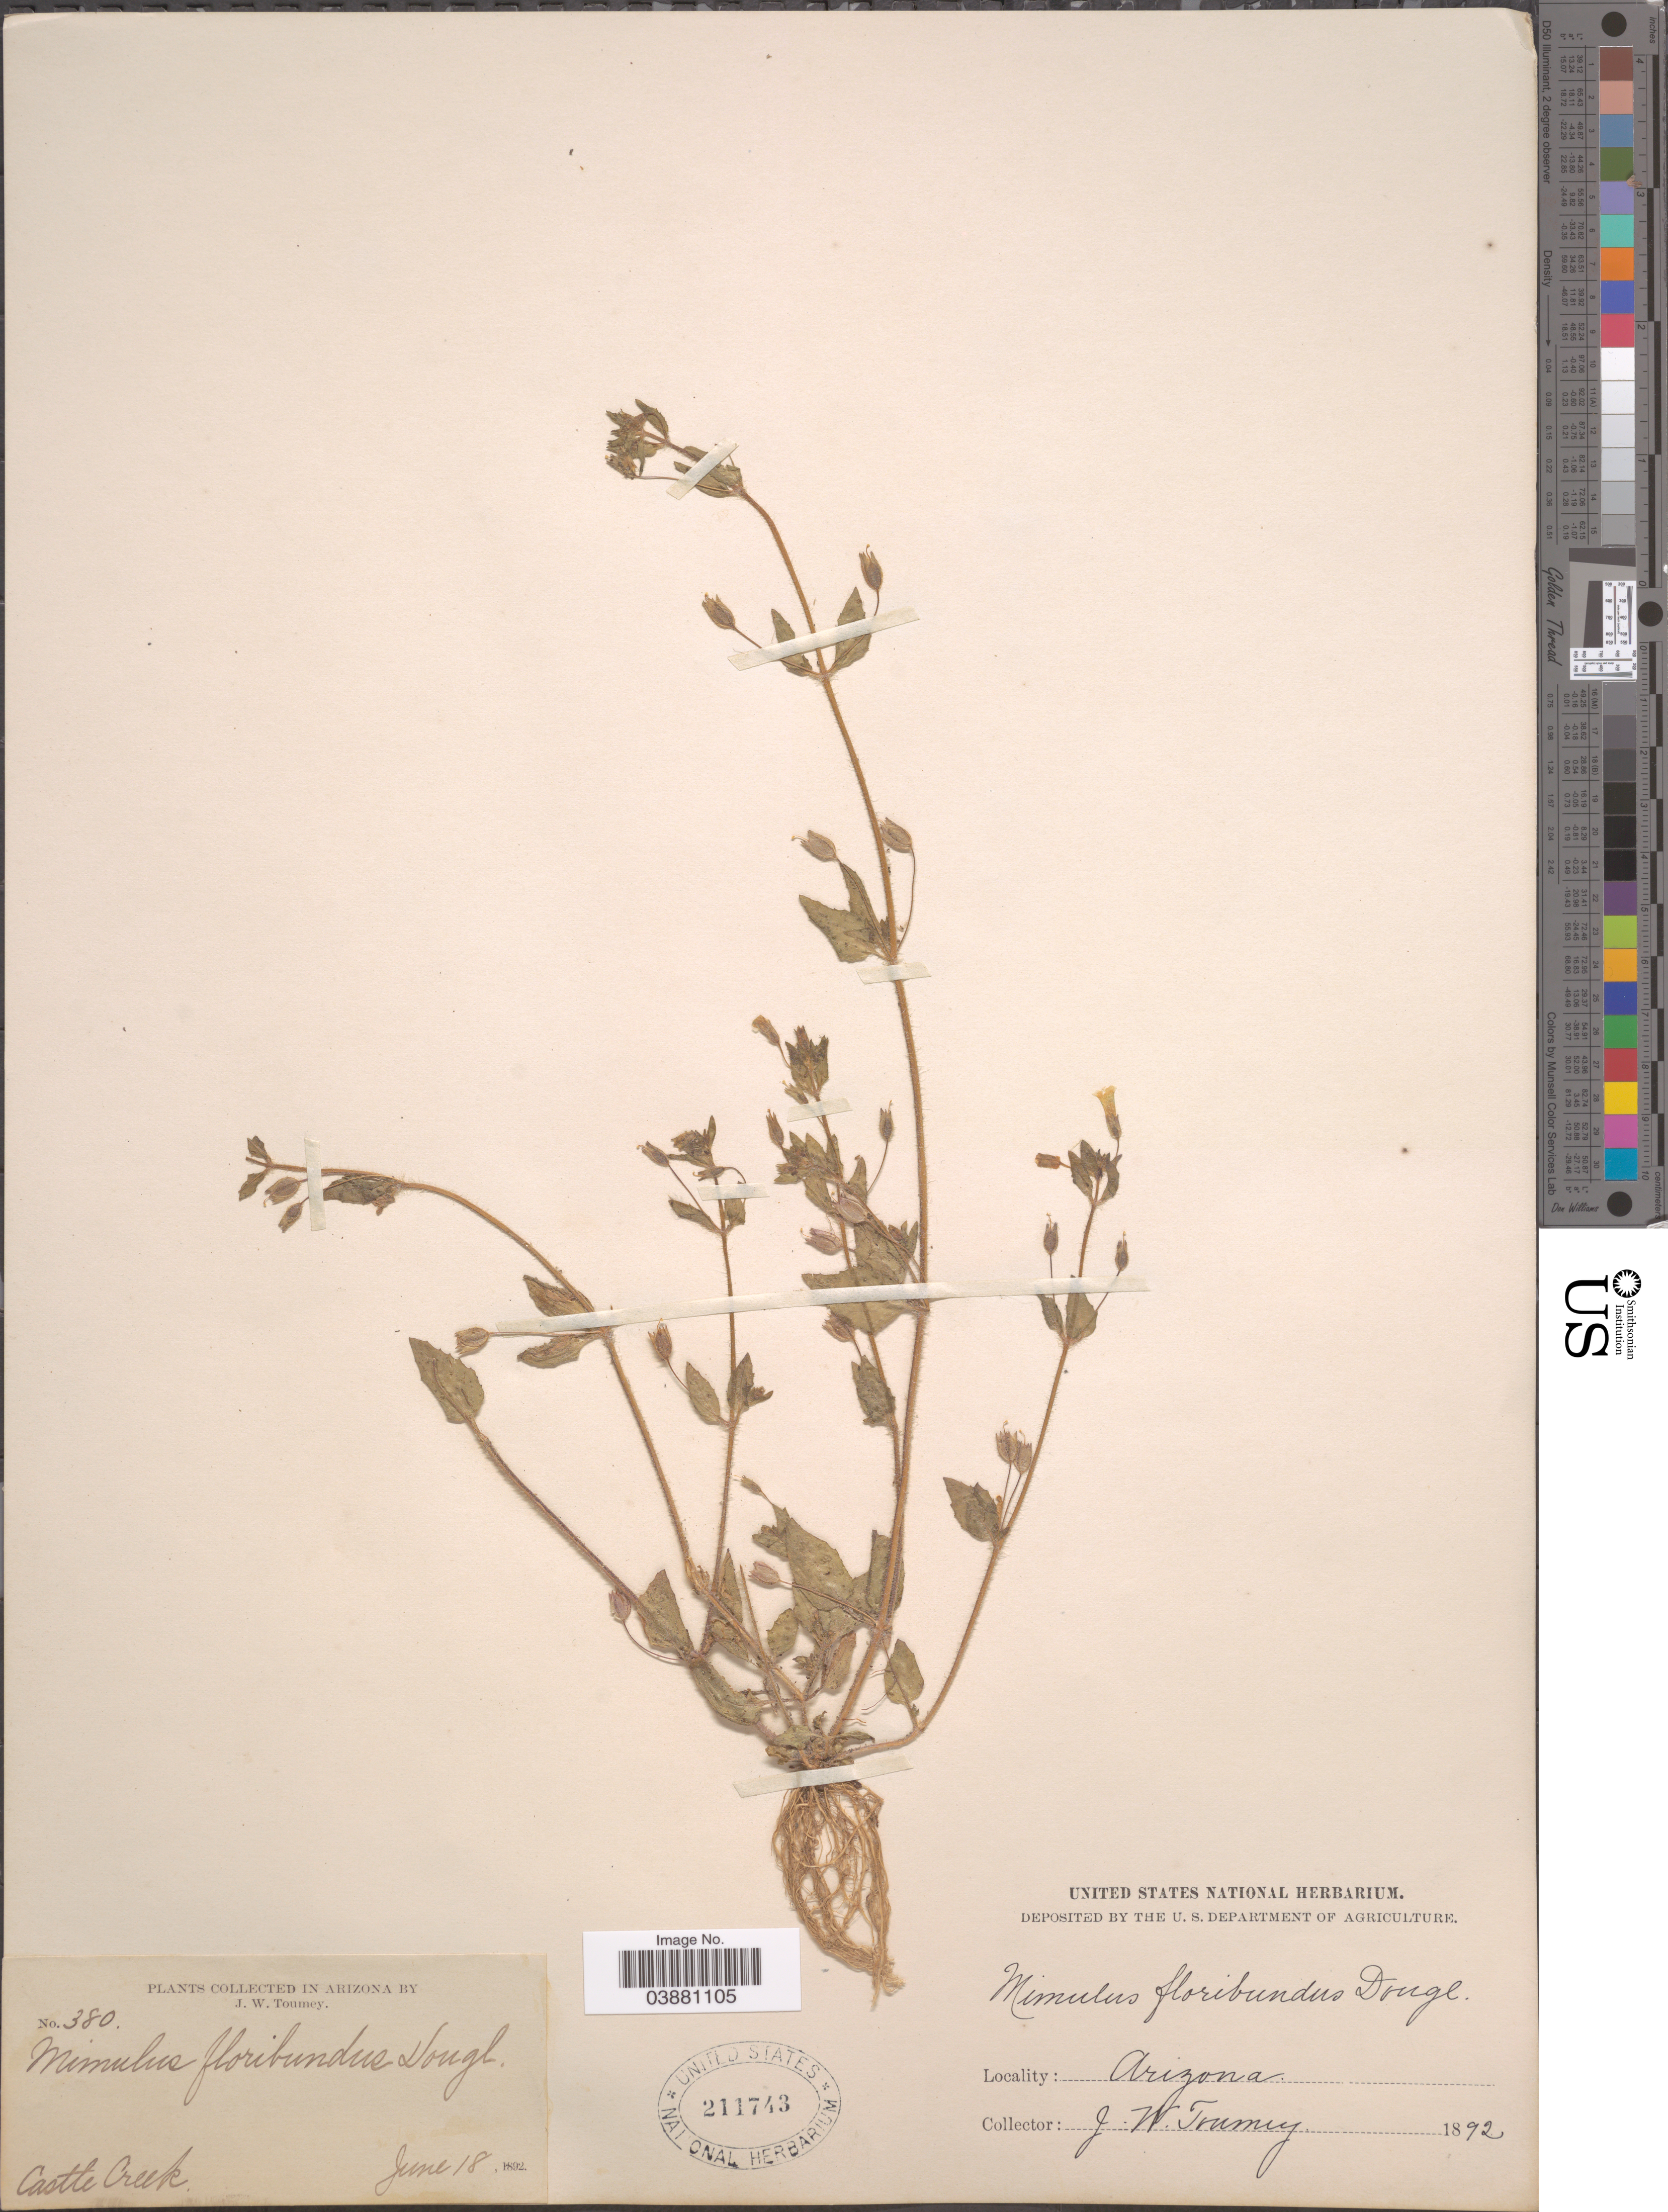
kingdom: Plantae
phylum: Tracheophyta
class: Magnoliopsida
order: Lamiales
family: Phrymaceae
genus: Mimulus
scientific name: Mimulus floribundus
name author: Douglas ex Lindl.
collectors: J. W. Toumey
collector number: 380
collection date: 1892-06-18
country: United States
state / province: Arizona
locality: Castle Creek.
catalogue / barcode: US 211743